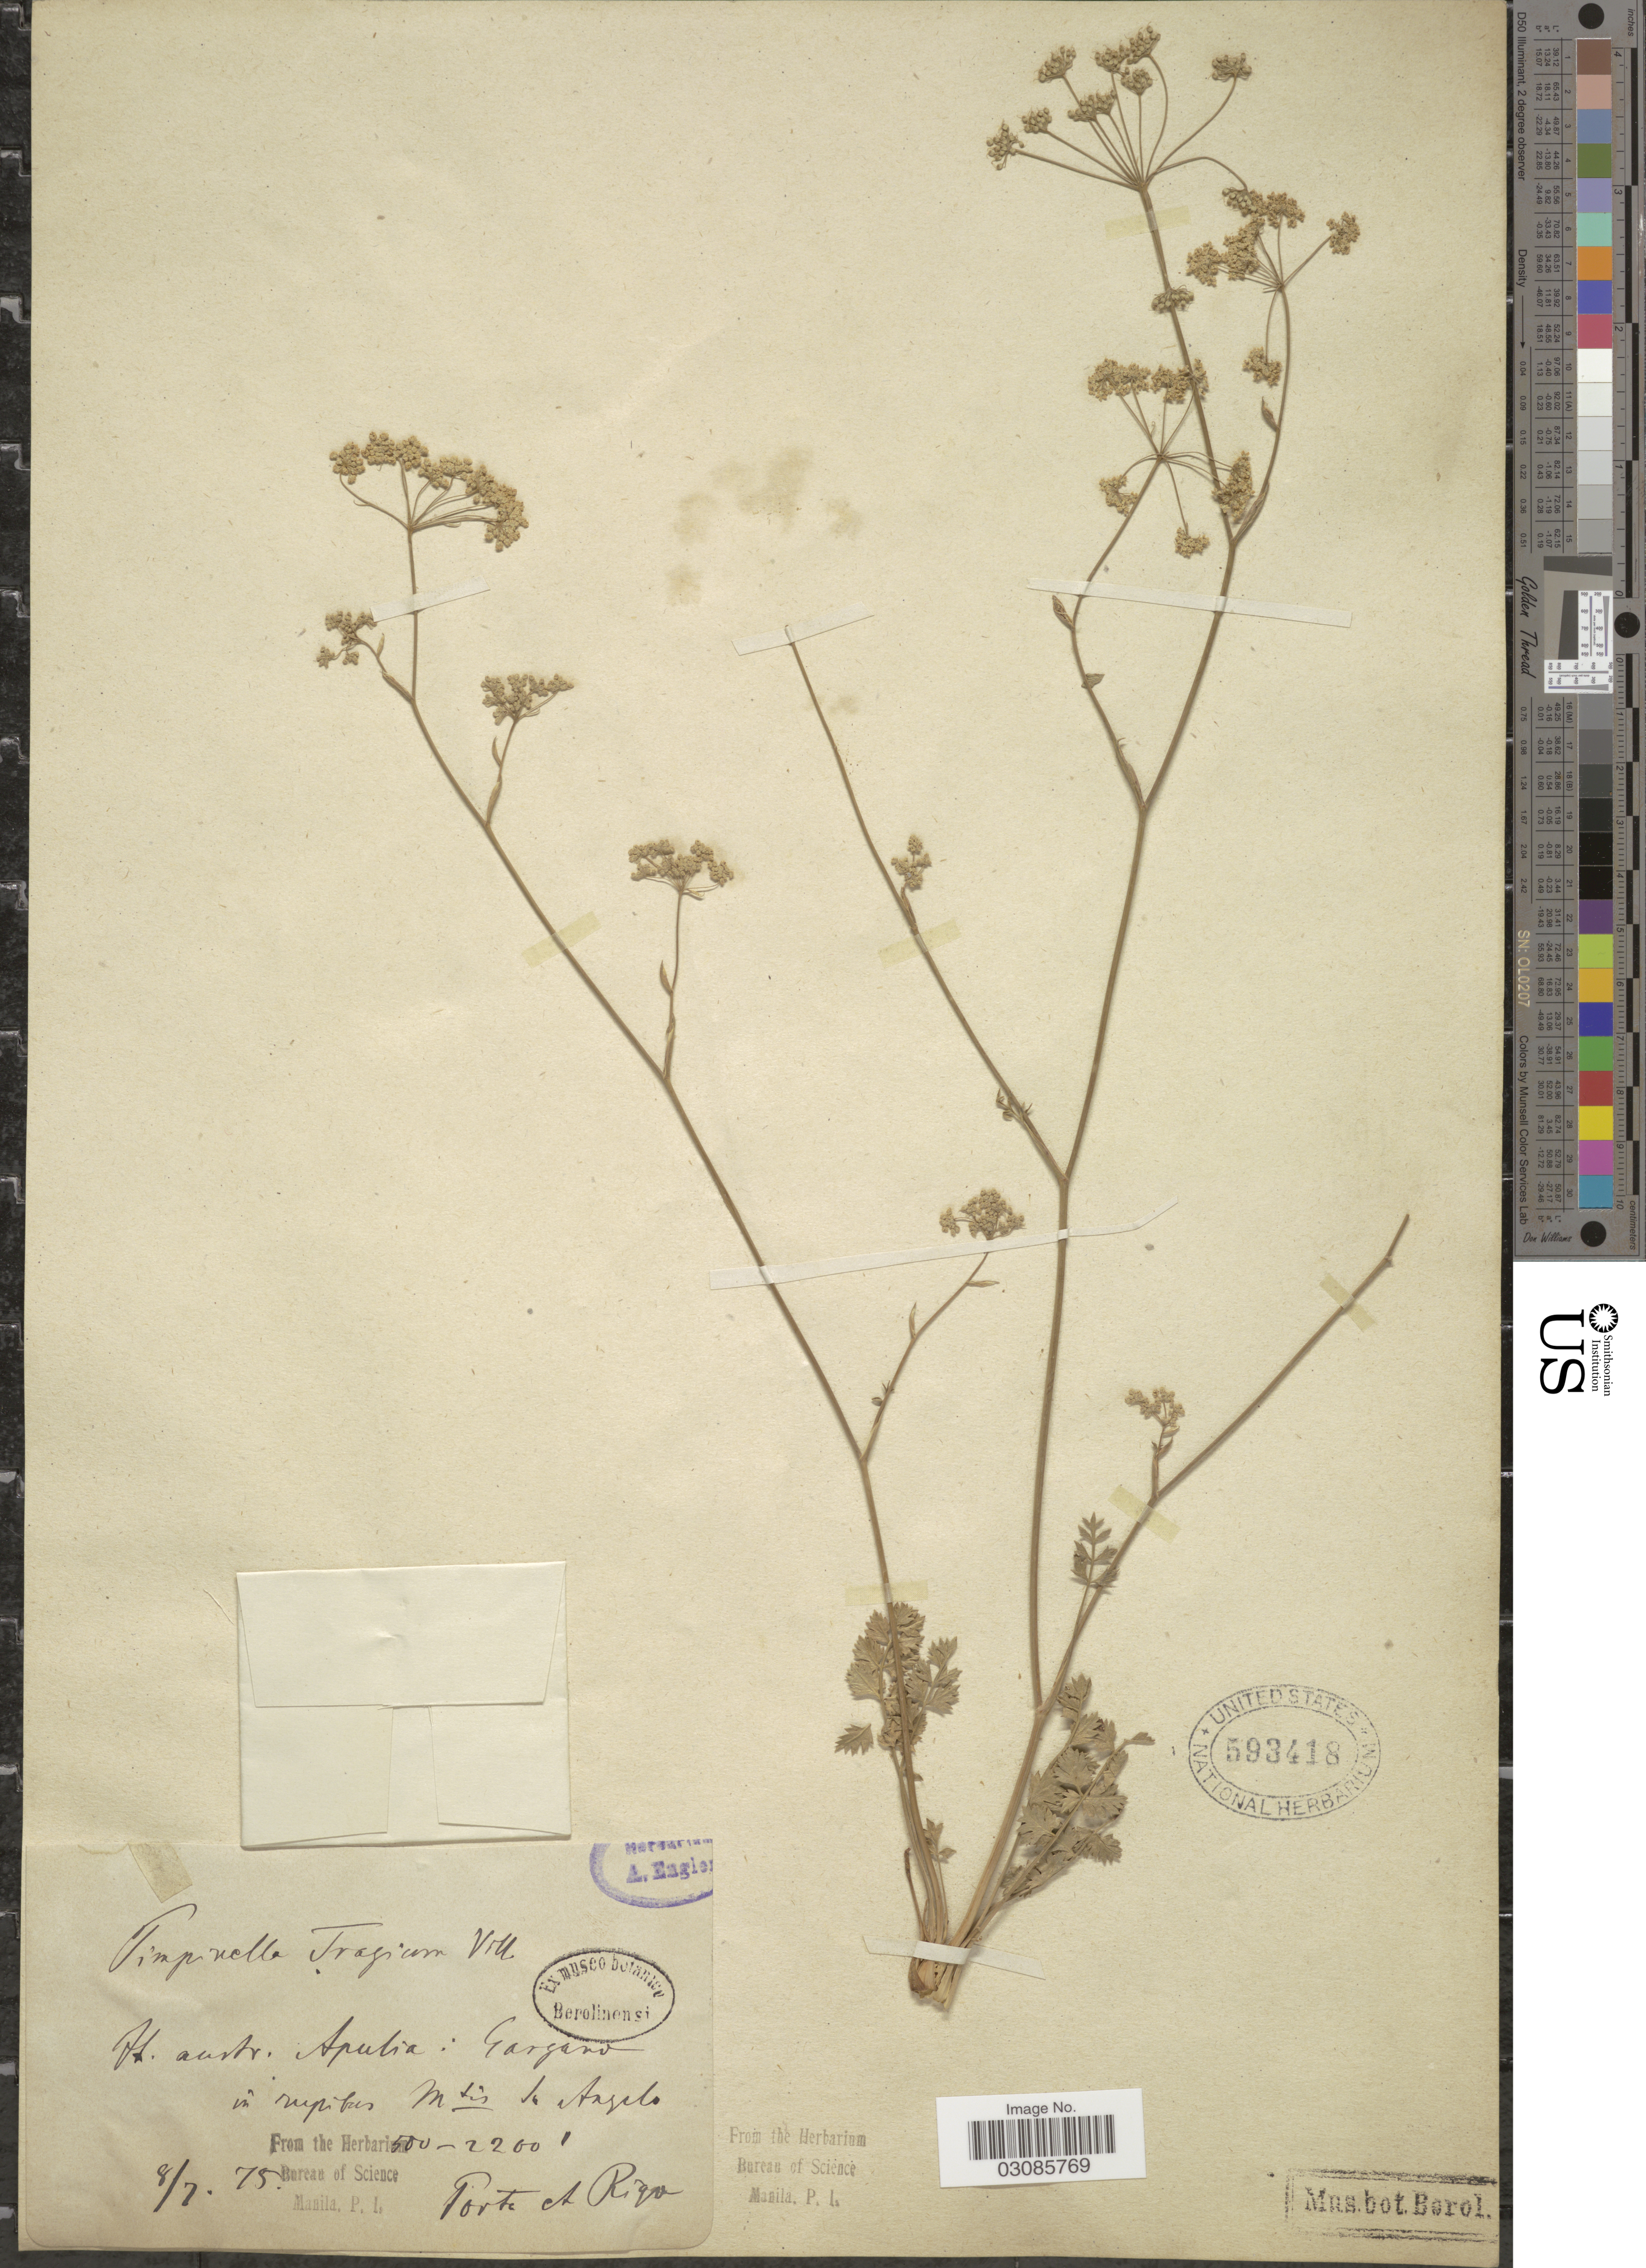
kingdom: Plantae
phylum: Tracheophyta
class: Magnoliopsida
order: Apiales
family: Apiaceae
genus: Pimpinella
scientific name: Pimpinella tragium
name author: Vill.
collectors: -- Porta & Rigo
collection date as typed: Transcribed d/m/y: 8/7/75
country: Italy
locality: H. austr. Apulia: Gargano in rupibus Mtis la Angelo.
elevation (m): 152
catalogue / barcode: US 593418